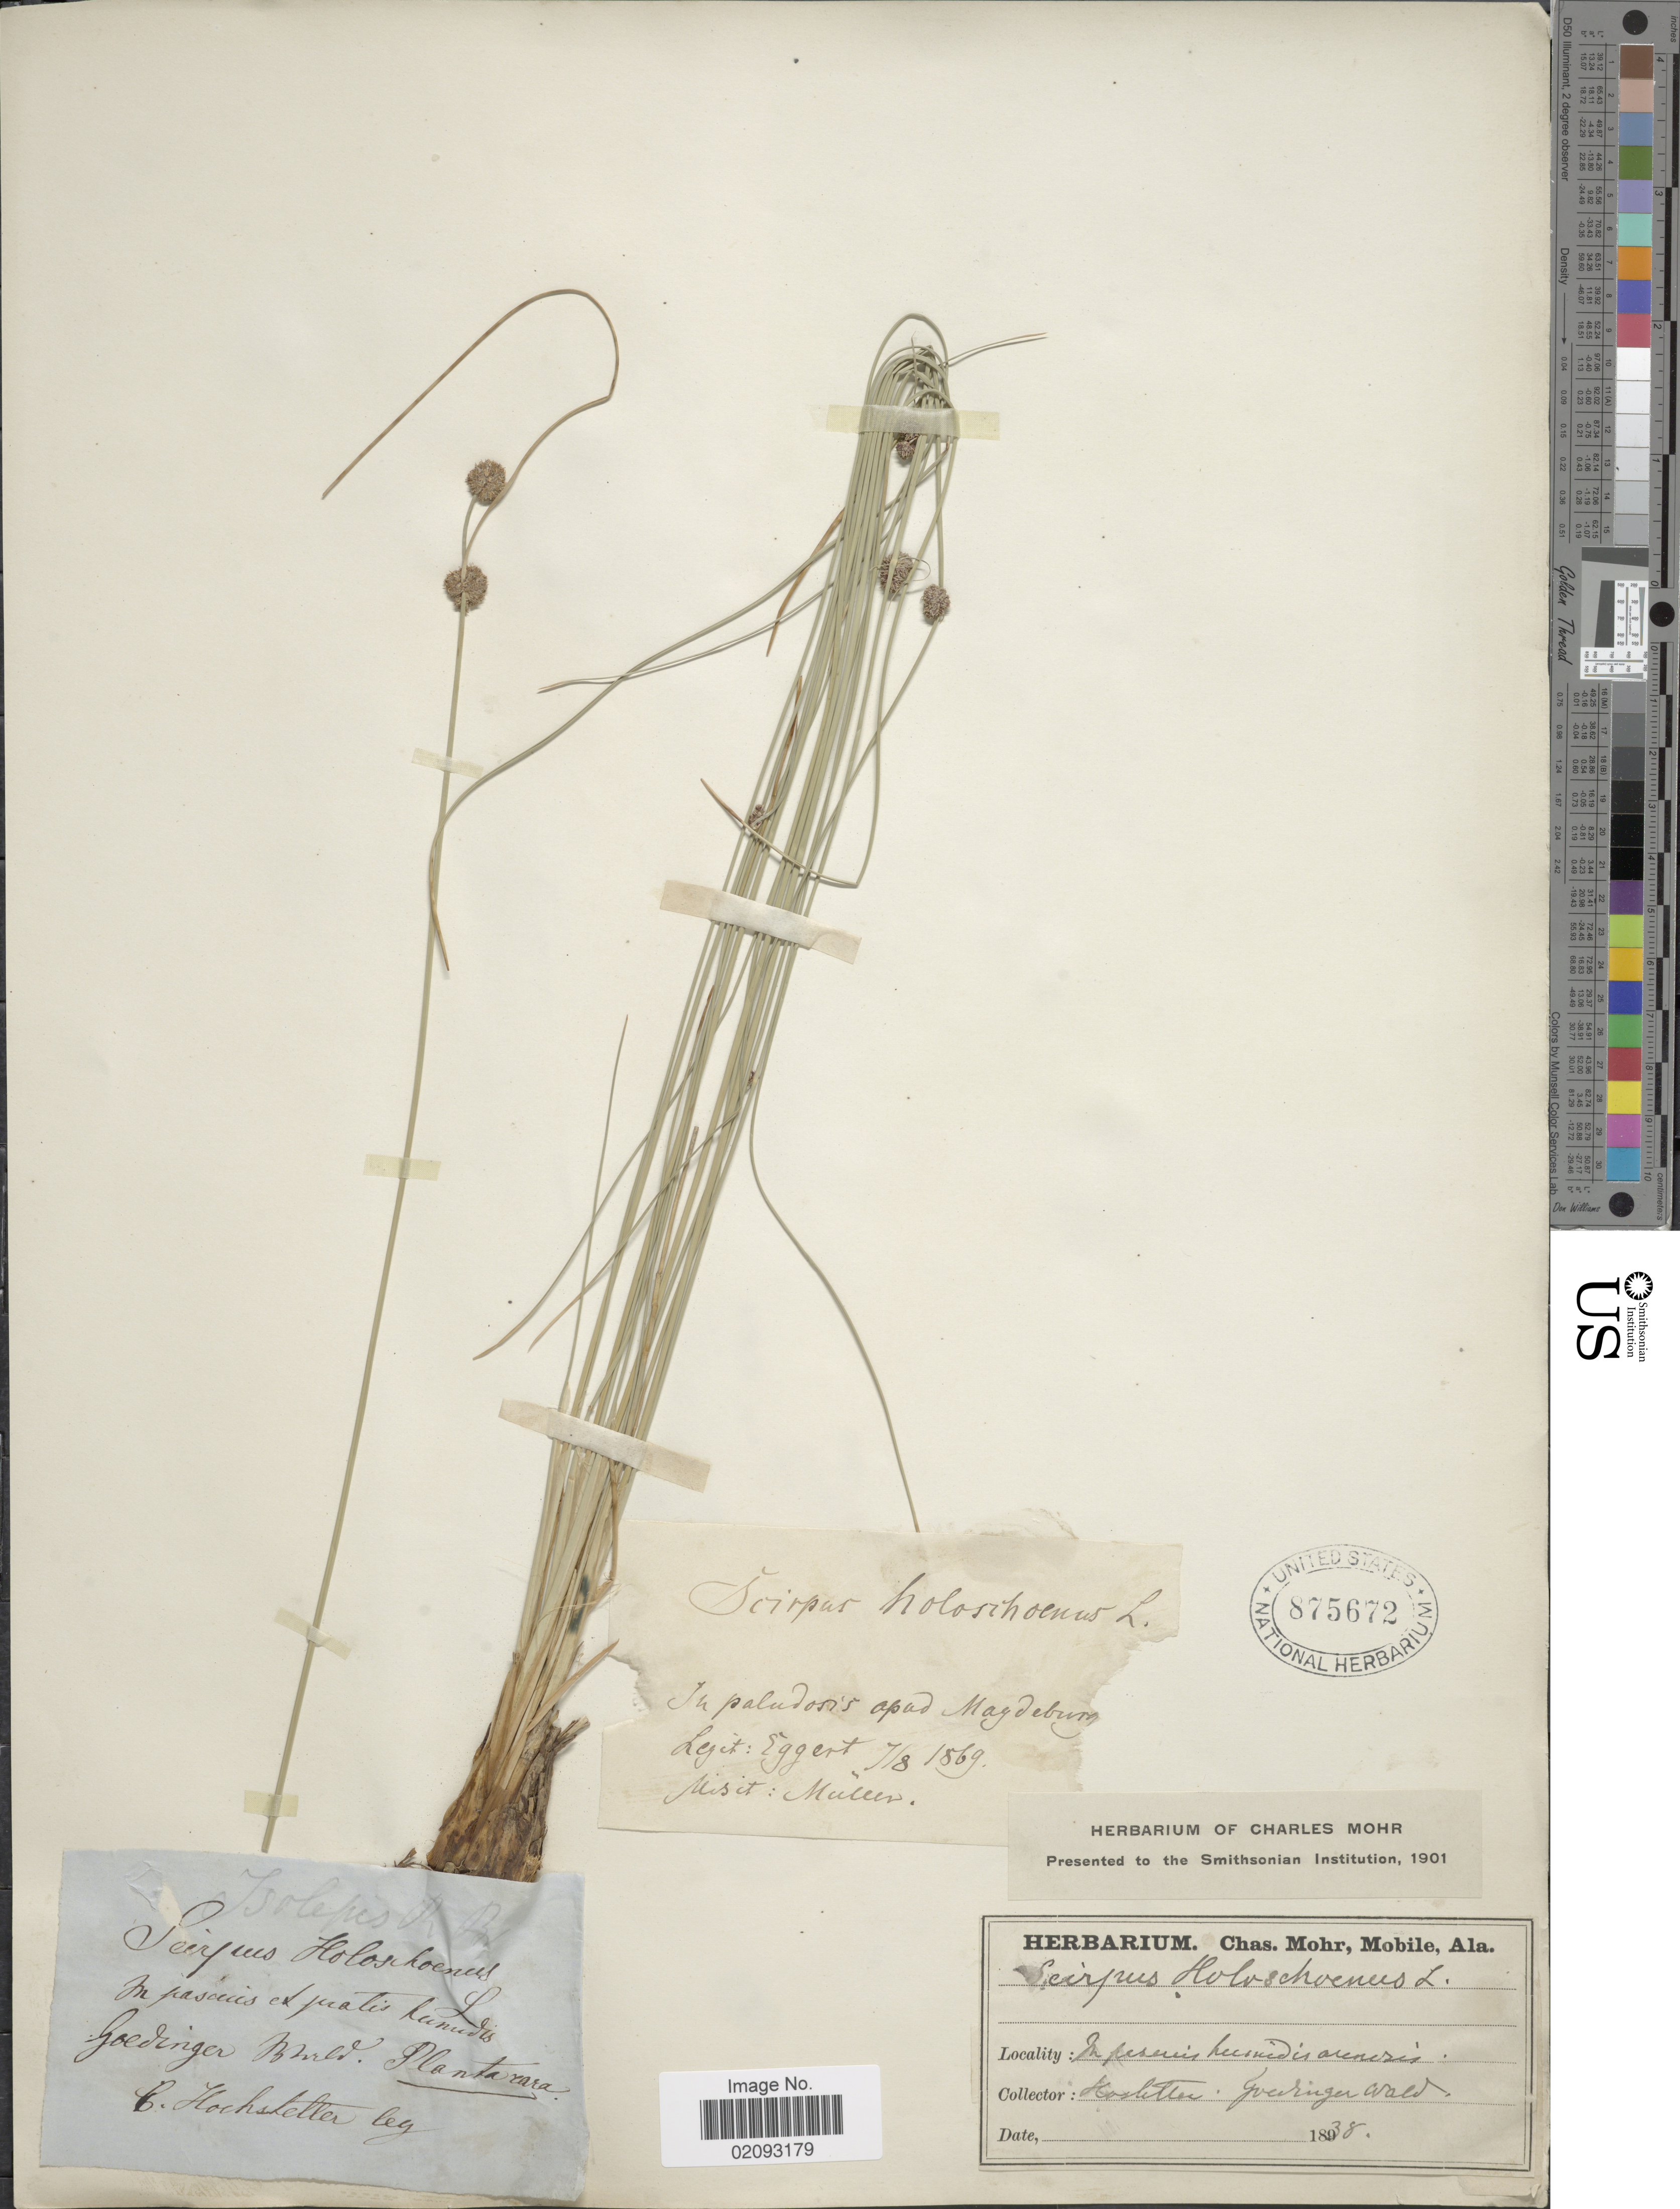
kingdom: Plantae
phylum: Tracheophyta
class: Liliopsida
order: Poales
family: Cyperaceae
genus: Scirpoides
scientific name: Scirpoides holoschoenus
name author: (L.) Soják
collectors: C. Hochstetter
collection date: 1838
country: Austria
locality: Göttinger Wald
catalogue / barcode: US 875672